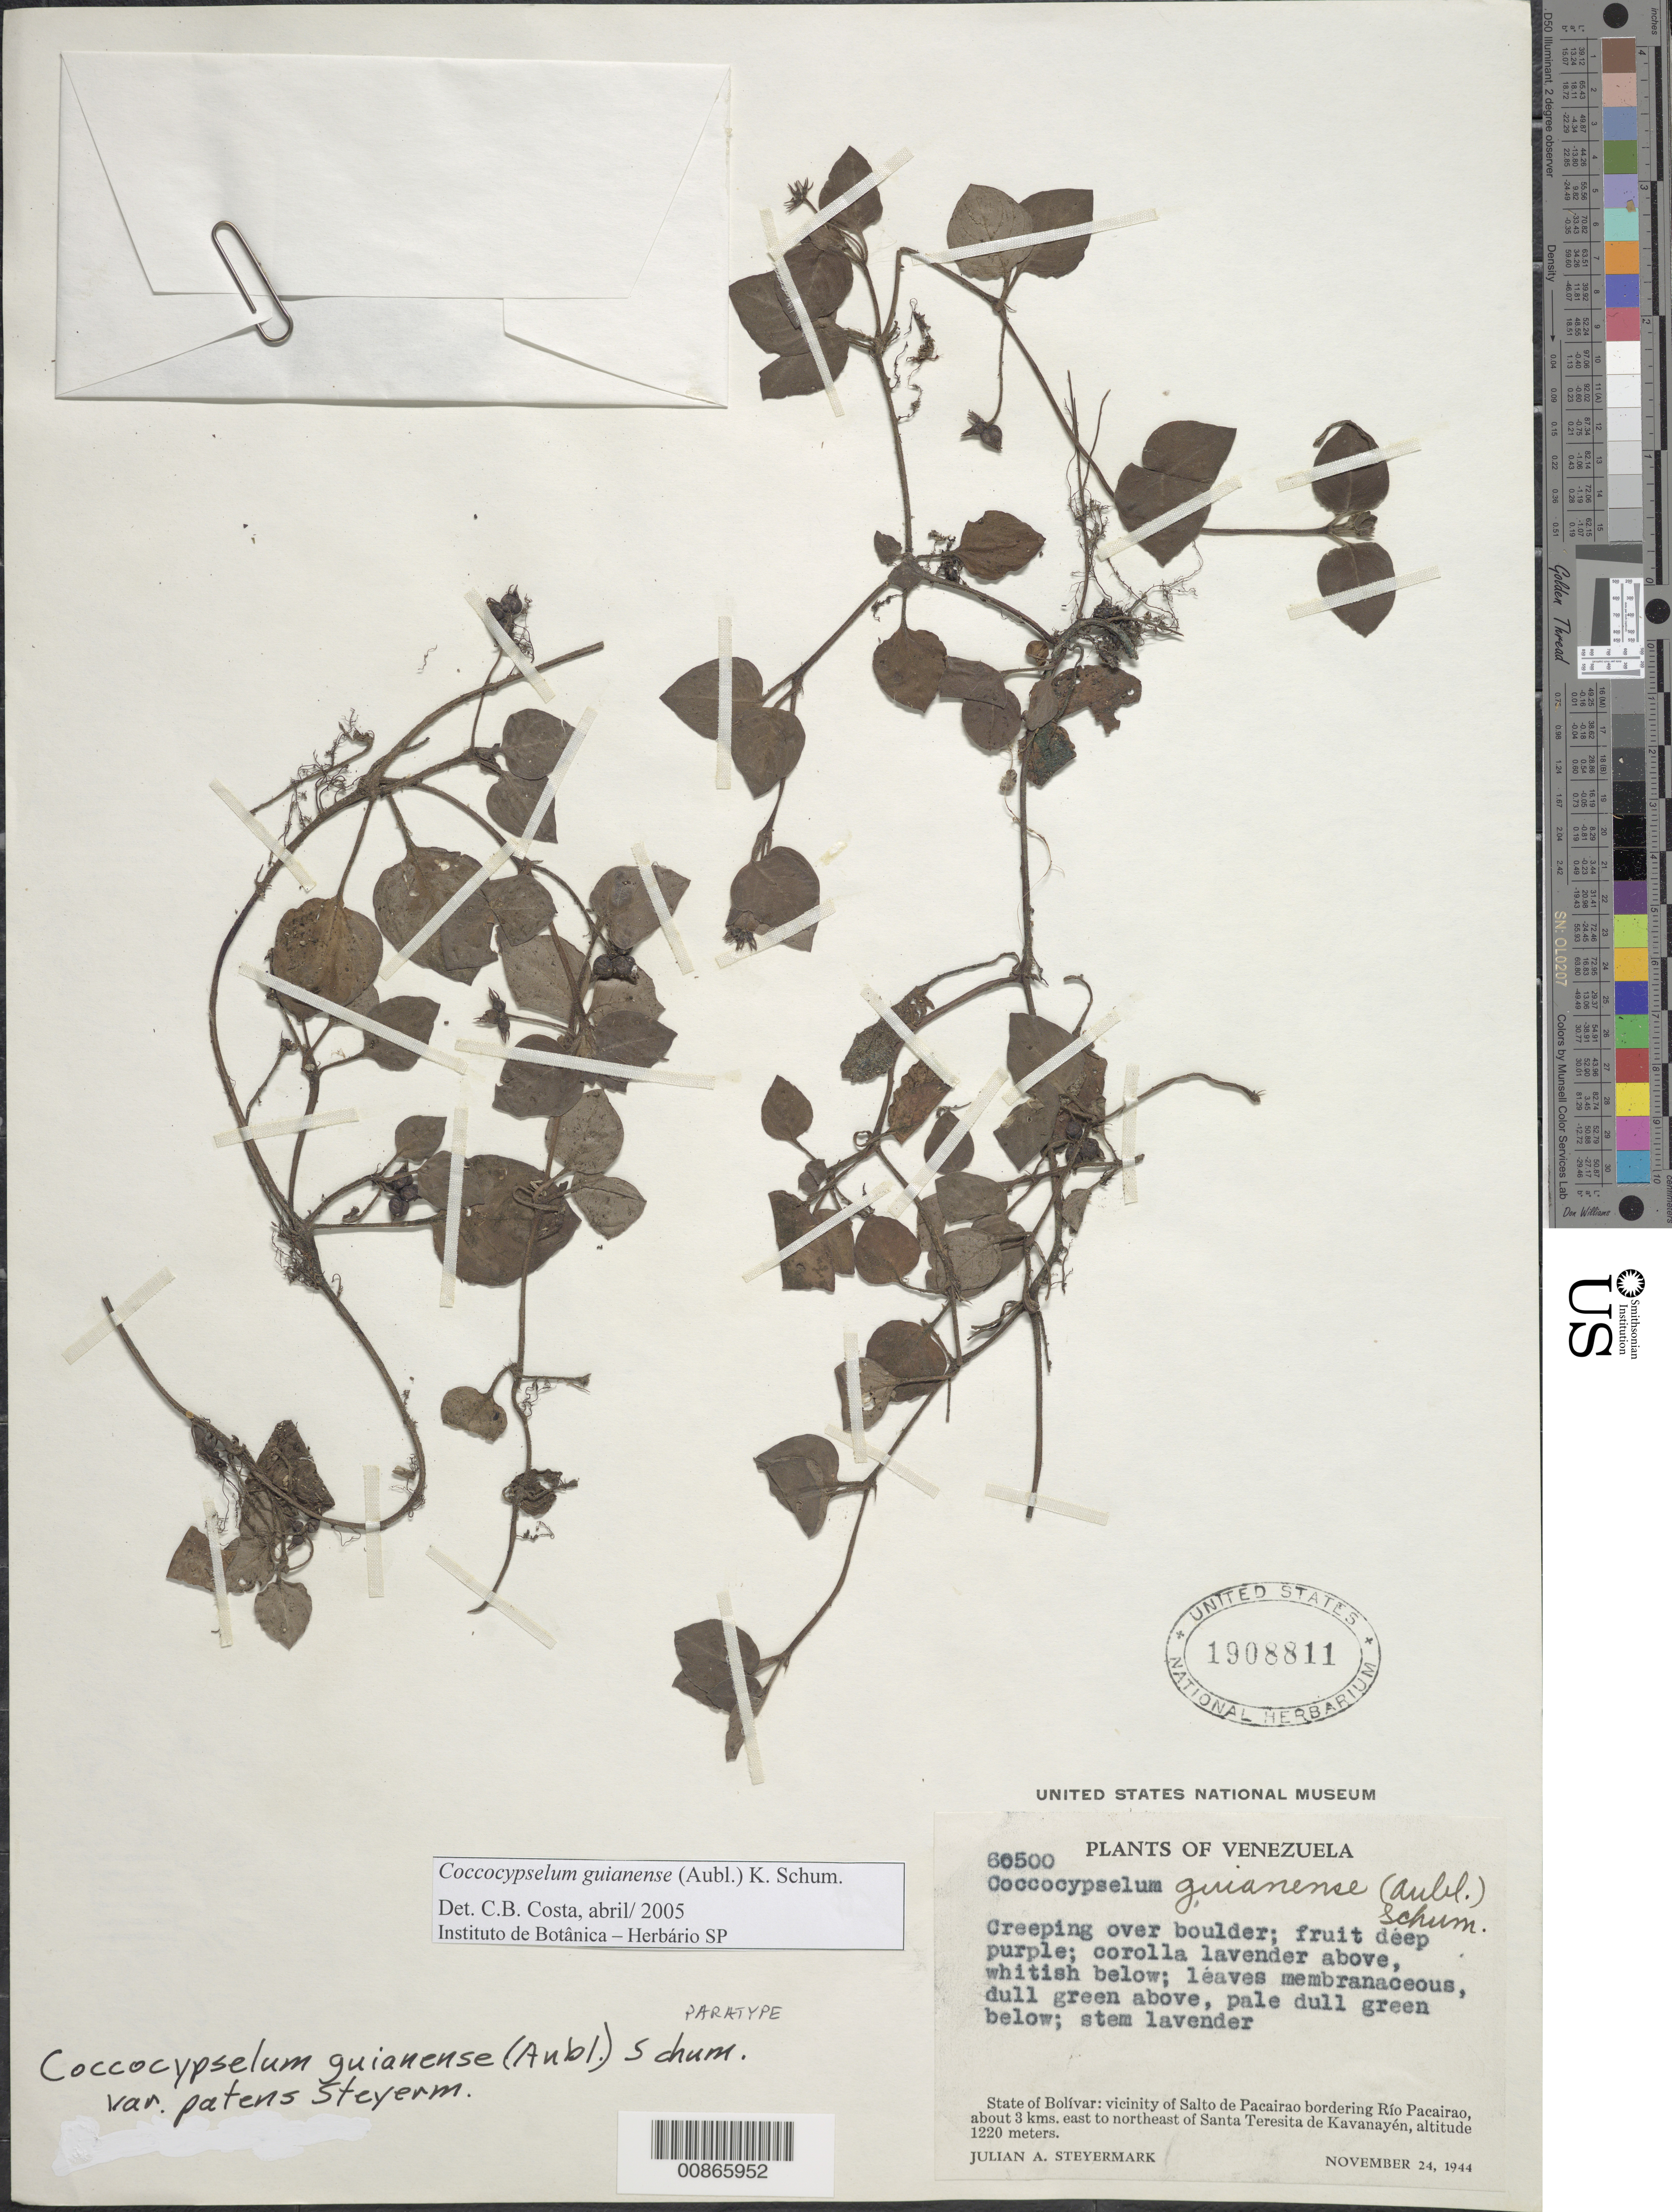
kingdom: Plantae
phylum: Tracheophyta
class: Magnoliopsida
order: Gentianales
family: Rubiaceae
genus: Coccocypselum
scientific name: Coccocypselum guianense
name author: (Aubl.) K. Schum.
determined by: Costa, C. B.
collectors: J. Steyermark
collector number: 60500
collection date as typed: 24-Nov-44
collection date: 1944-11-24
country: Venezuela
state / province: Bolívar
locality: Salto Pacairao, along Río Pacairao, 3 km E-NE of Santa Teresita de Kavanayén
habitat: Boulder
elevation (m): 1220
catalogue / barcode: US 1908811